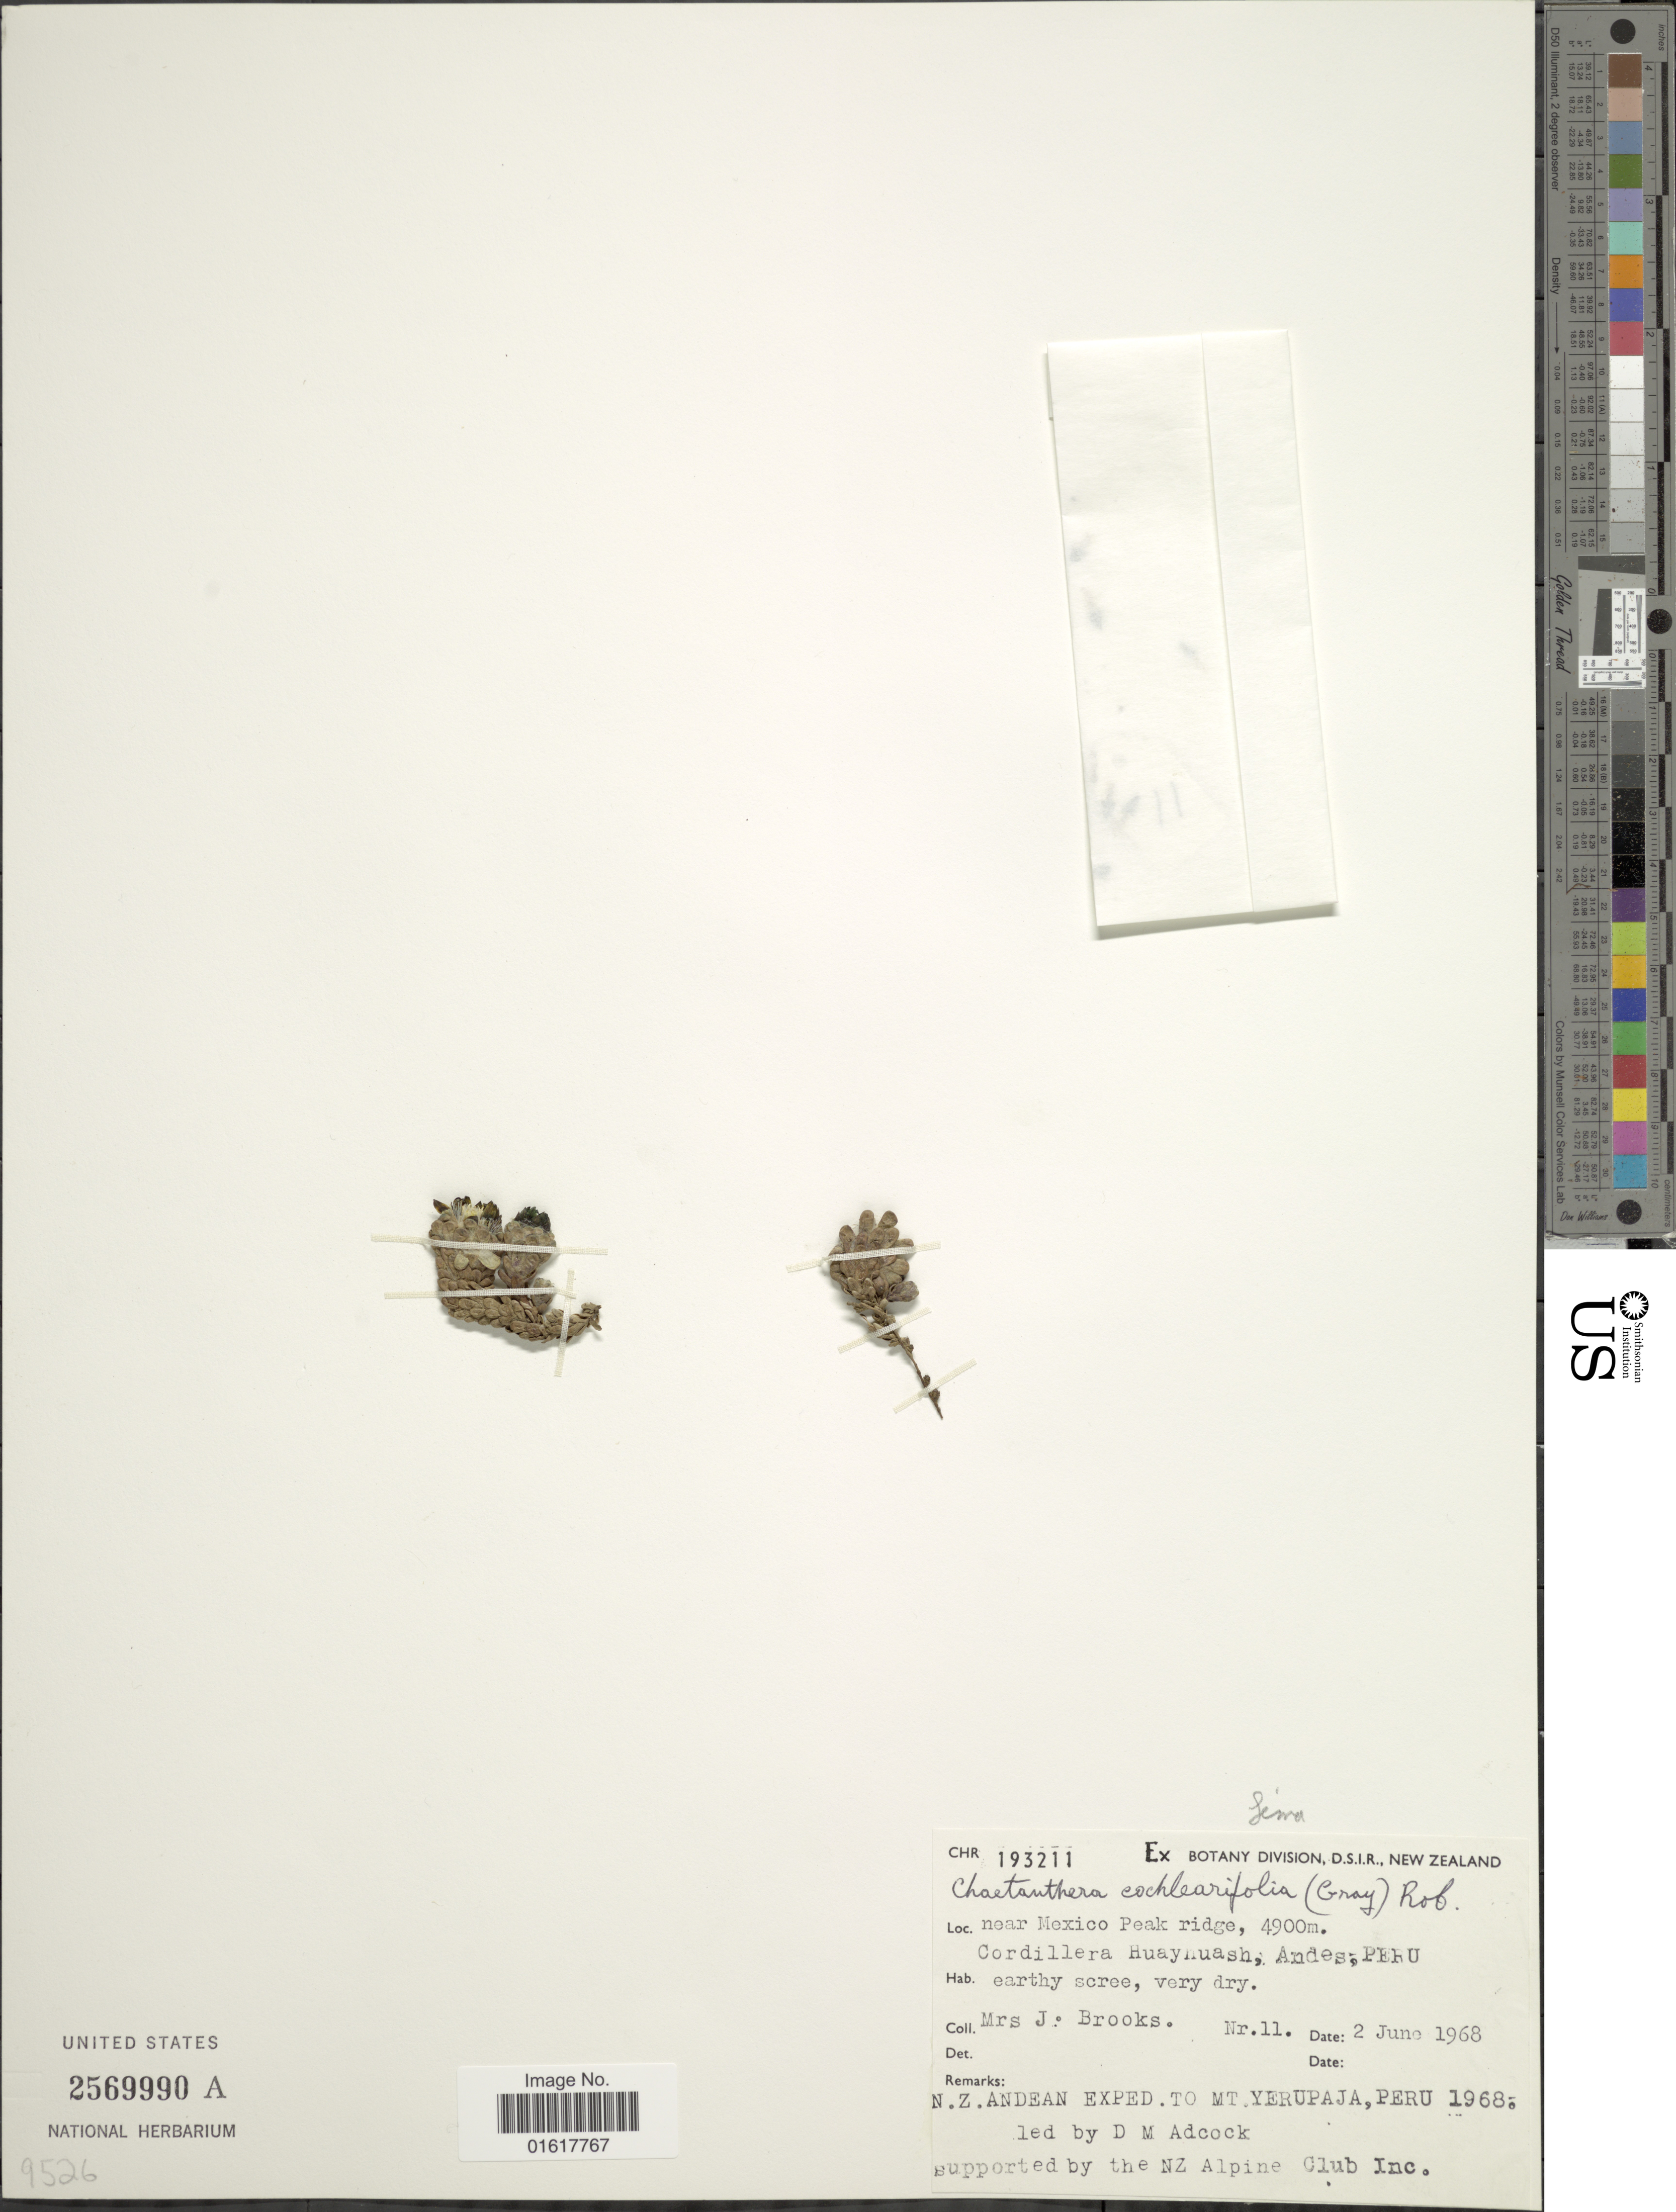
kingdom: Plantae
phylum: Tracheophyta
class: Magnoliopsida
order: Asterales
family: Asteraceae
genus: Chaetanthera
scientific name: Chaetanthera cochlearifolia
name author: (A. Gray) B.L. Rob.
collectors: J. Brooks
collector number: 11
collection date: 1968-06-02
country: Peru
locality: Near Mexico Peak ridge. Cordillera Huayhuash, Andes. Mt. Yerupaja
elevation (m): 4900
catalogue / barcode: US 2569990